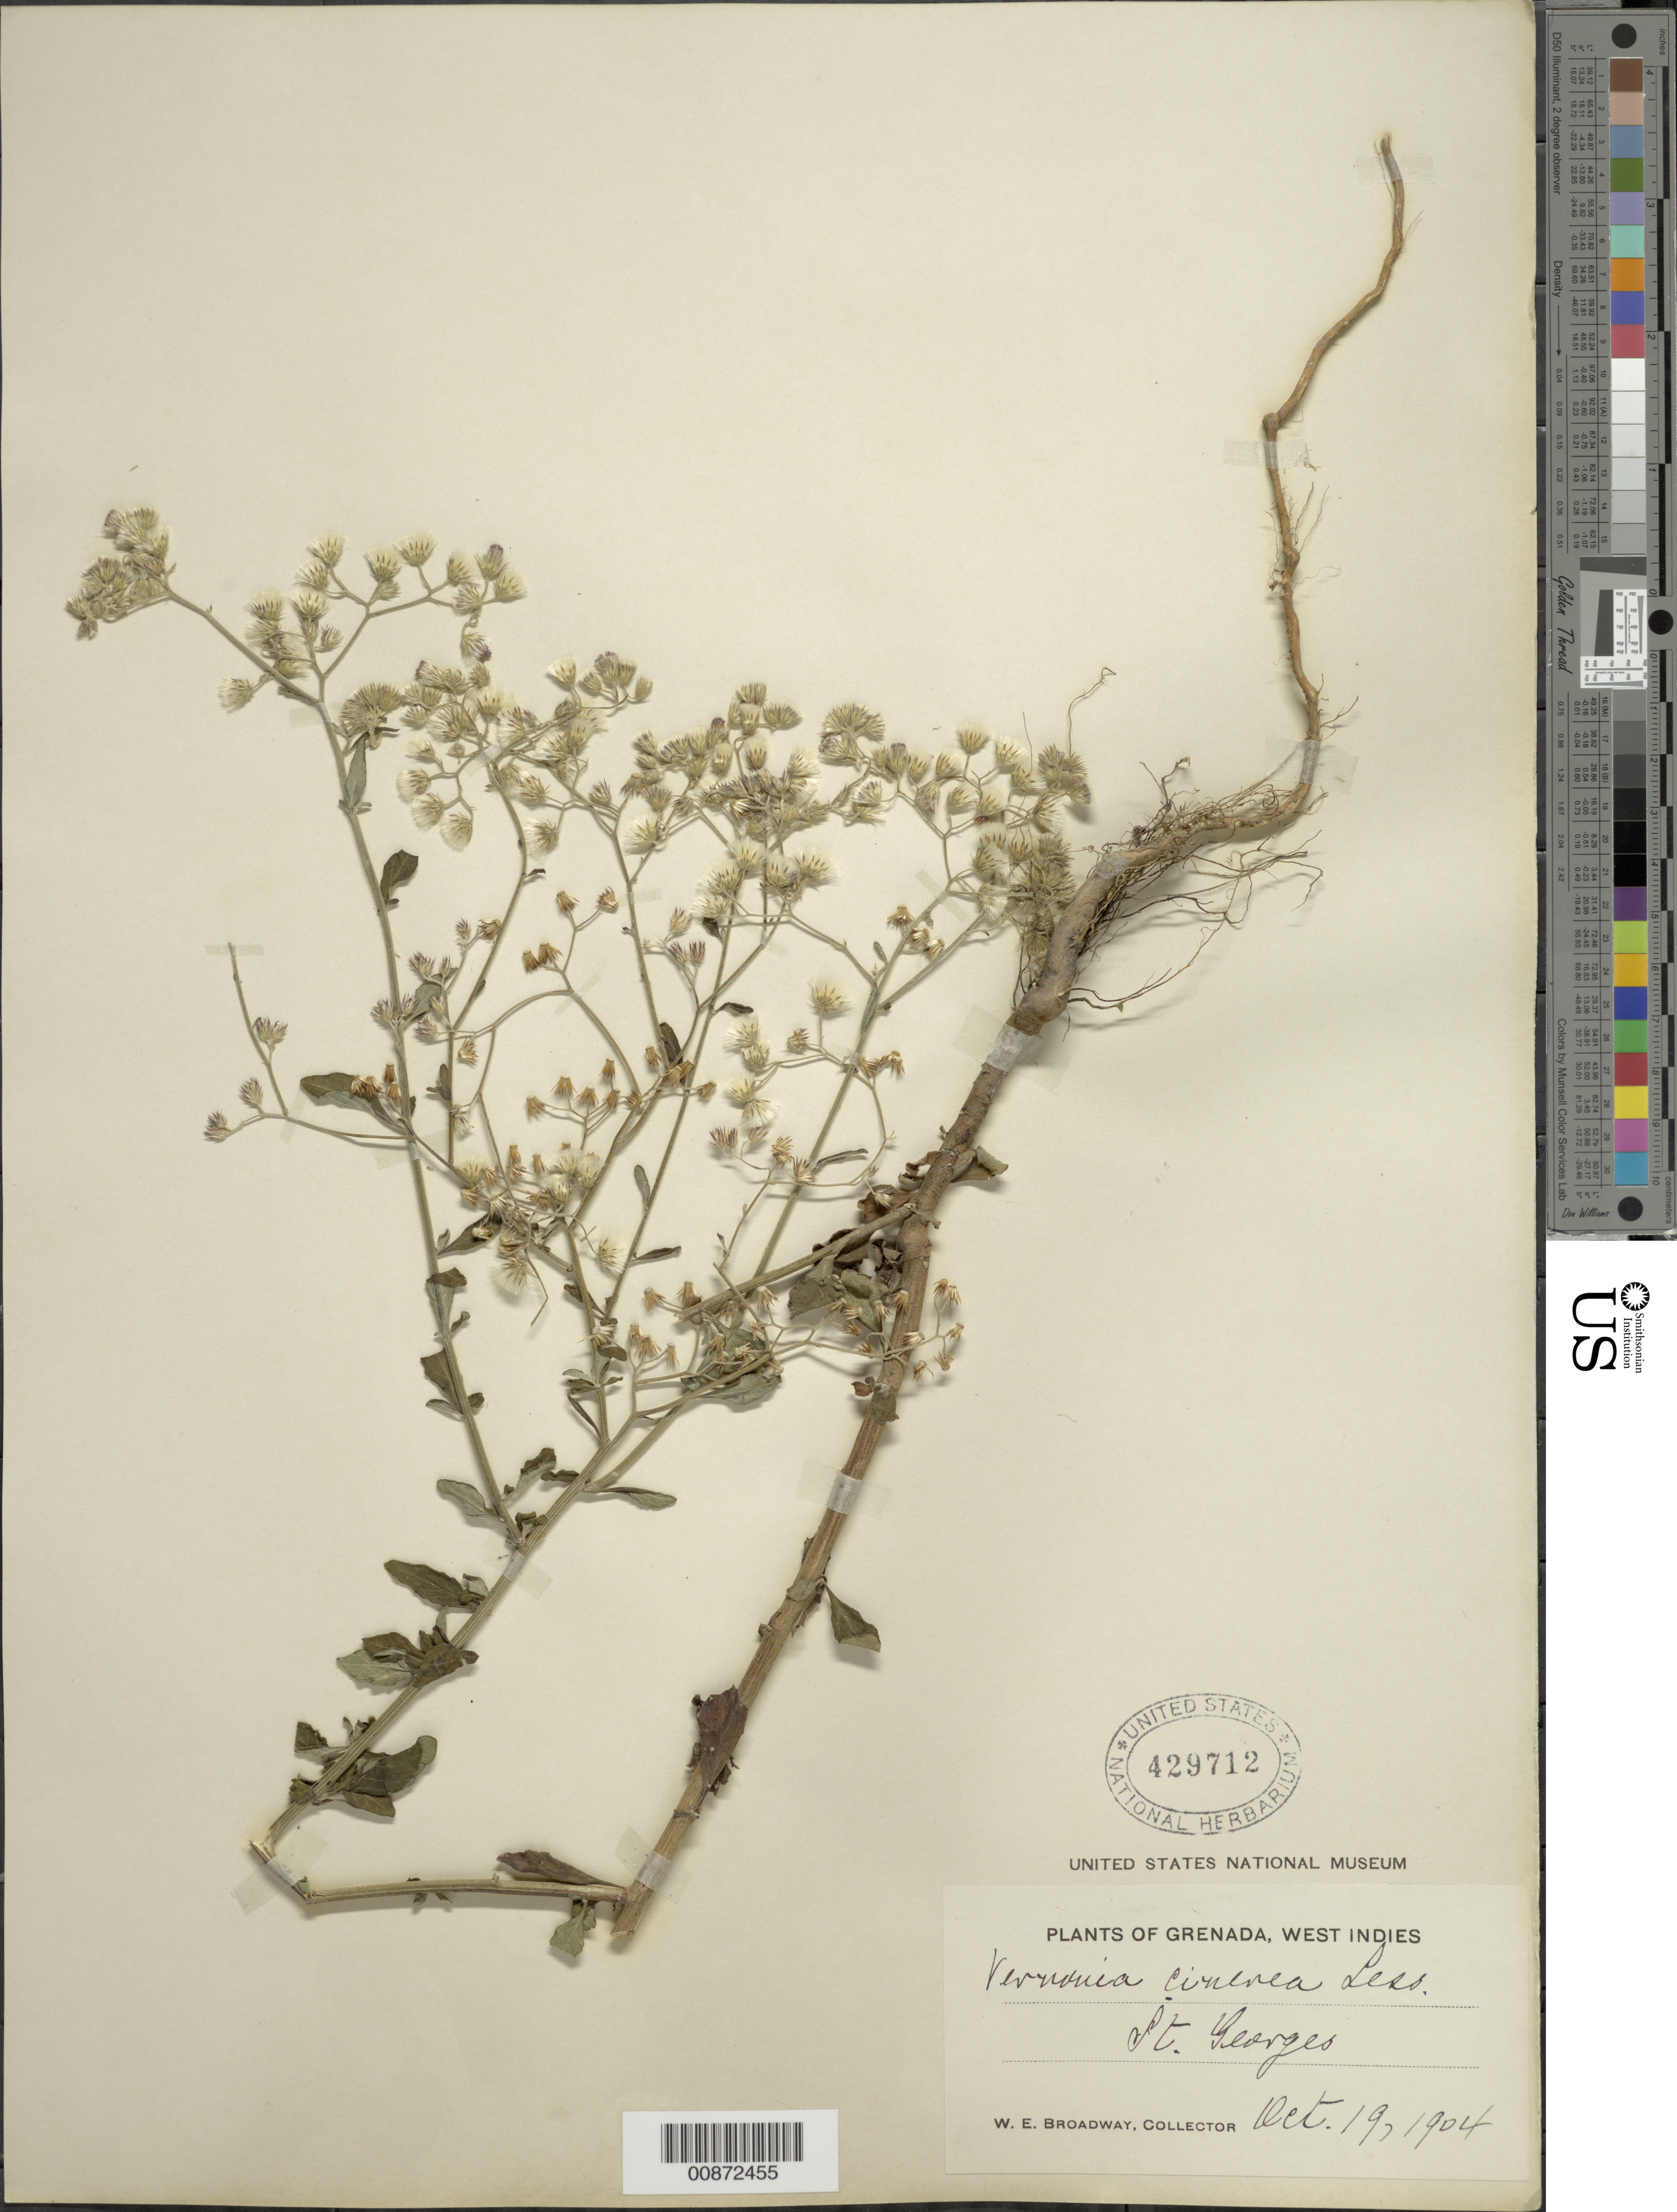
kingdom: Plantae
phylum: Tracheophyta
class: Magnoliopsida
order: Asterales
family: Asteraceae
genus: Cyanthillium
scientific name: Cyanthillium cinereum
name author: (L.) H. Rob.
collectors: W. E. Broadway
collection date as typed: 19 Oct 1904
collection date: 1904-10-19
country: Grenada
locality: St. Georges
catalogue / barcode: US 429712